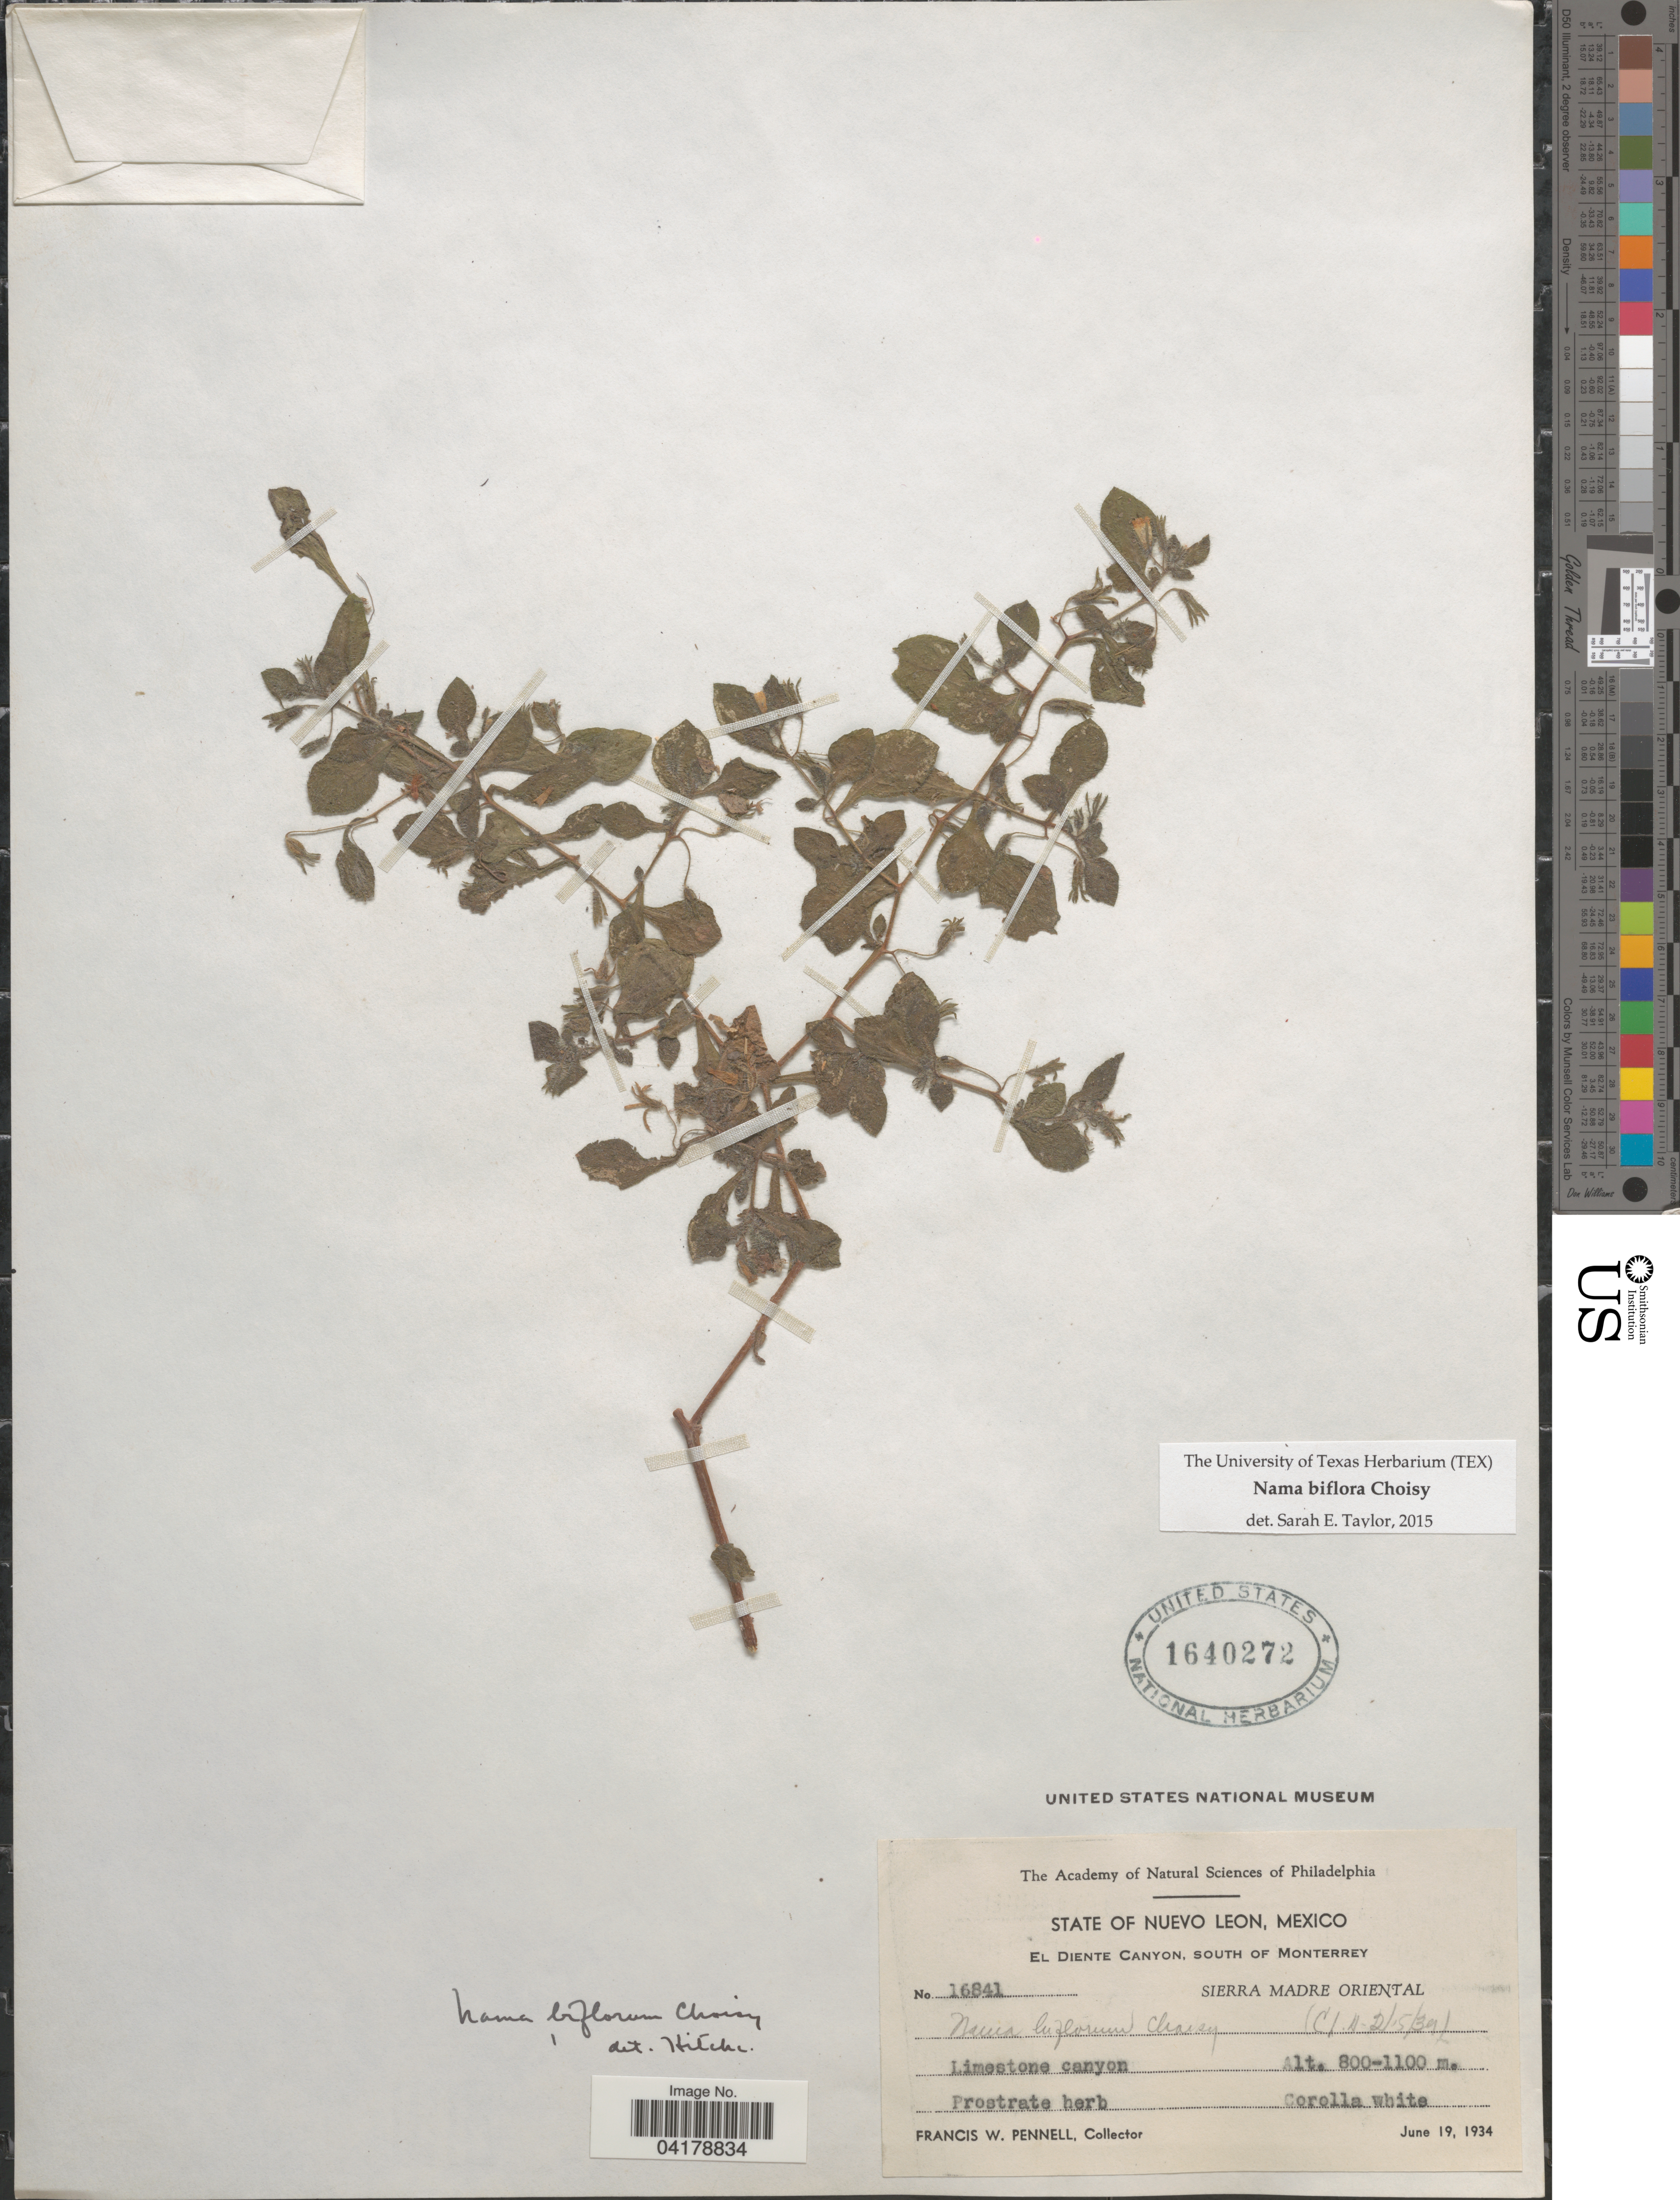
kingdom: Plantae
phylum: Tracheophyta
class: Magnoliopsida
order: Boraginales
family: Namaceae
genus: Nama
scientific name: Nama biflora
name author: Choisy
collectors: F. W. Pennell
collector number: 16841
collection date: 1934-06-19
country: Mexico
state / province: Nuevo León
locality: El Diente Canyon, South of Monterrey. Sierra Madre Oriental. Limestone canyon.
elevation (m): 800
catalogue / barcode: US 1640272